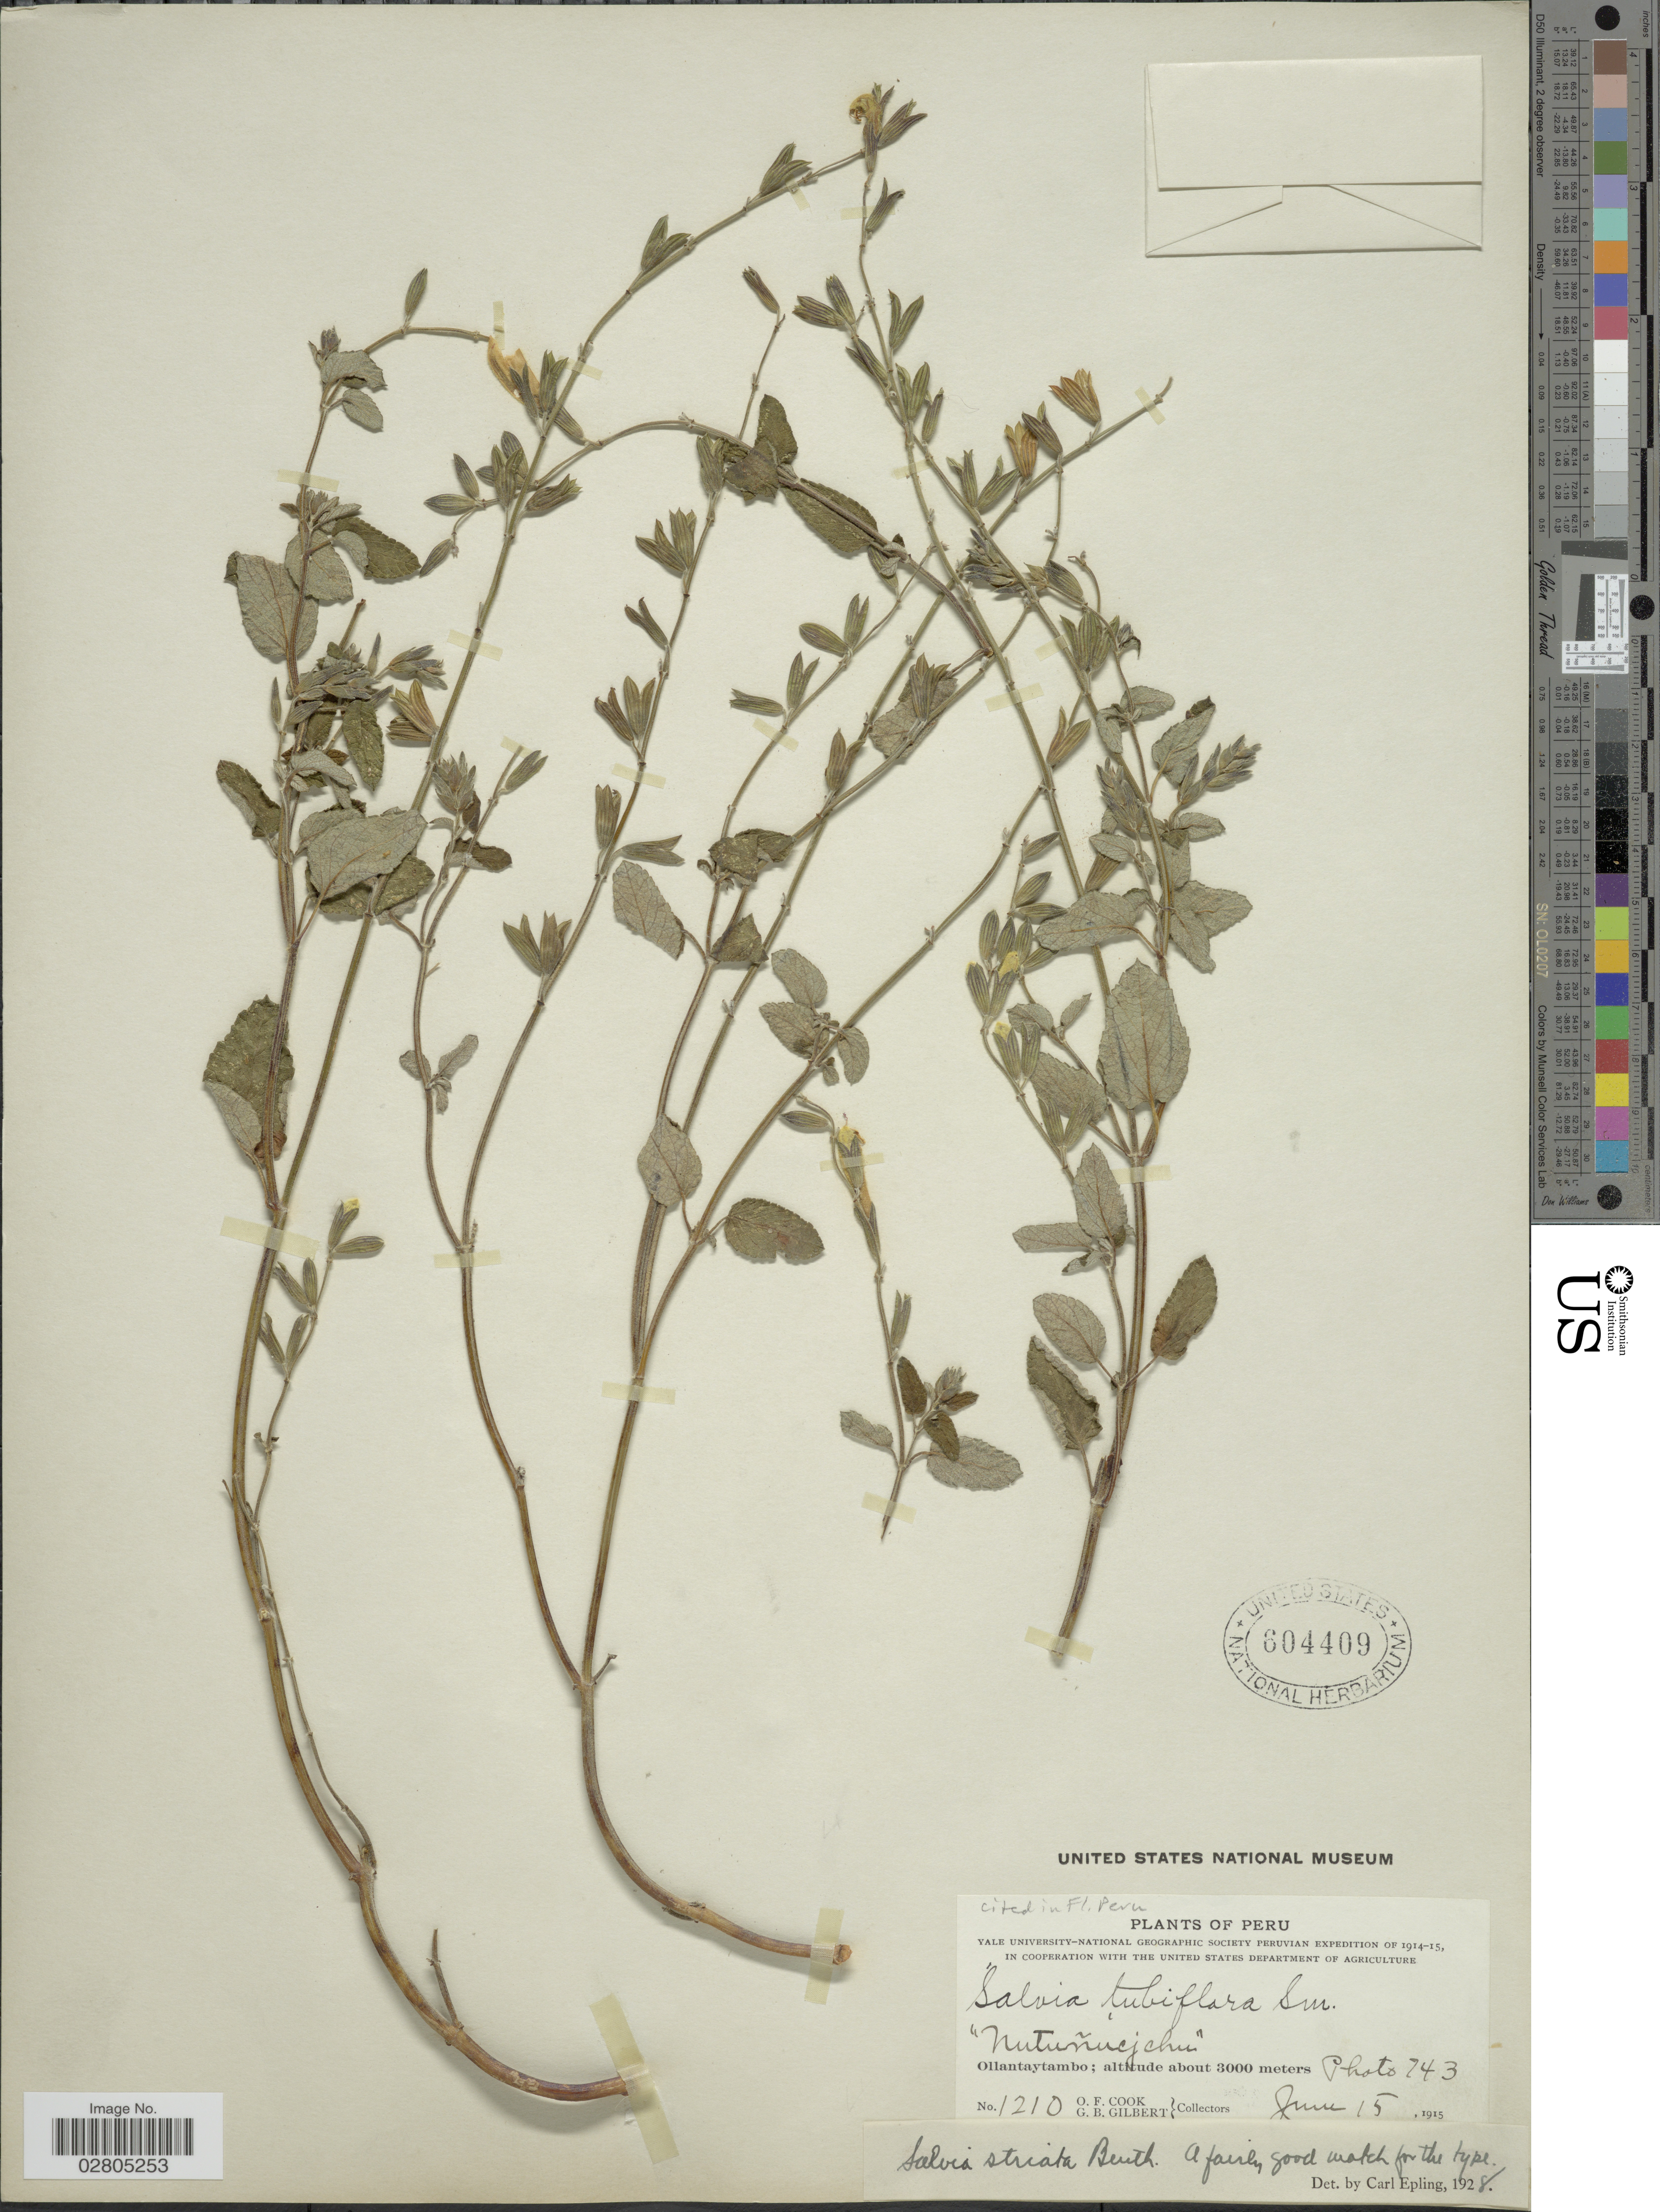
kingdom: Plantae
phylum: Tracheophyta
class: Magnoliopsida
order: Lamiales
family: Lamiaceae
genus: Salvia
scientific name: Salvia striata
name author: Benth.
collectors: O. F. Cook & G. B. Gilbert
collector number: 1210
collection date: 1915-06-15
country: Peru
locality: Ollantaytambo.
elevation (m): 3000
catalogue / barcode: US 604409